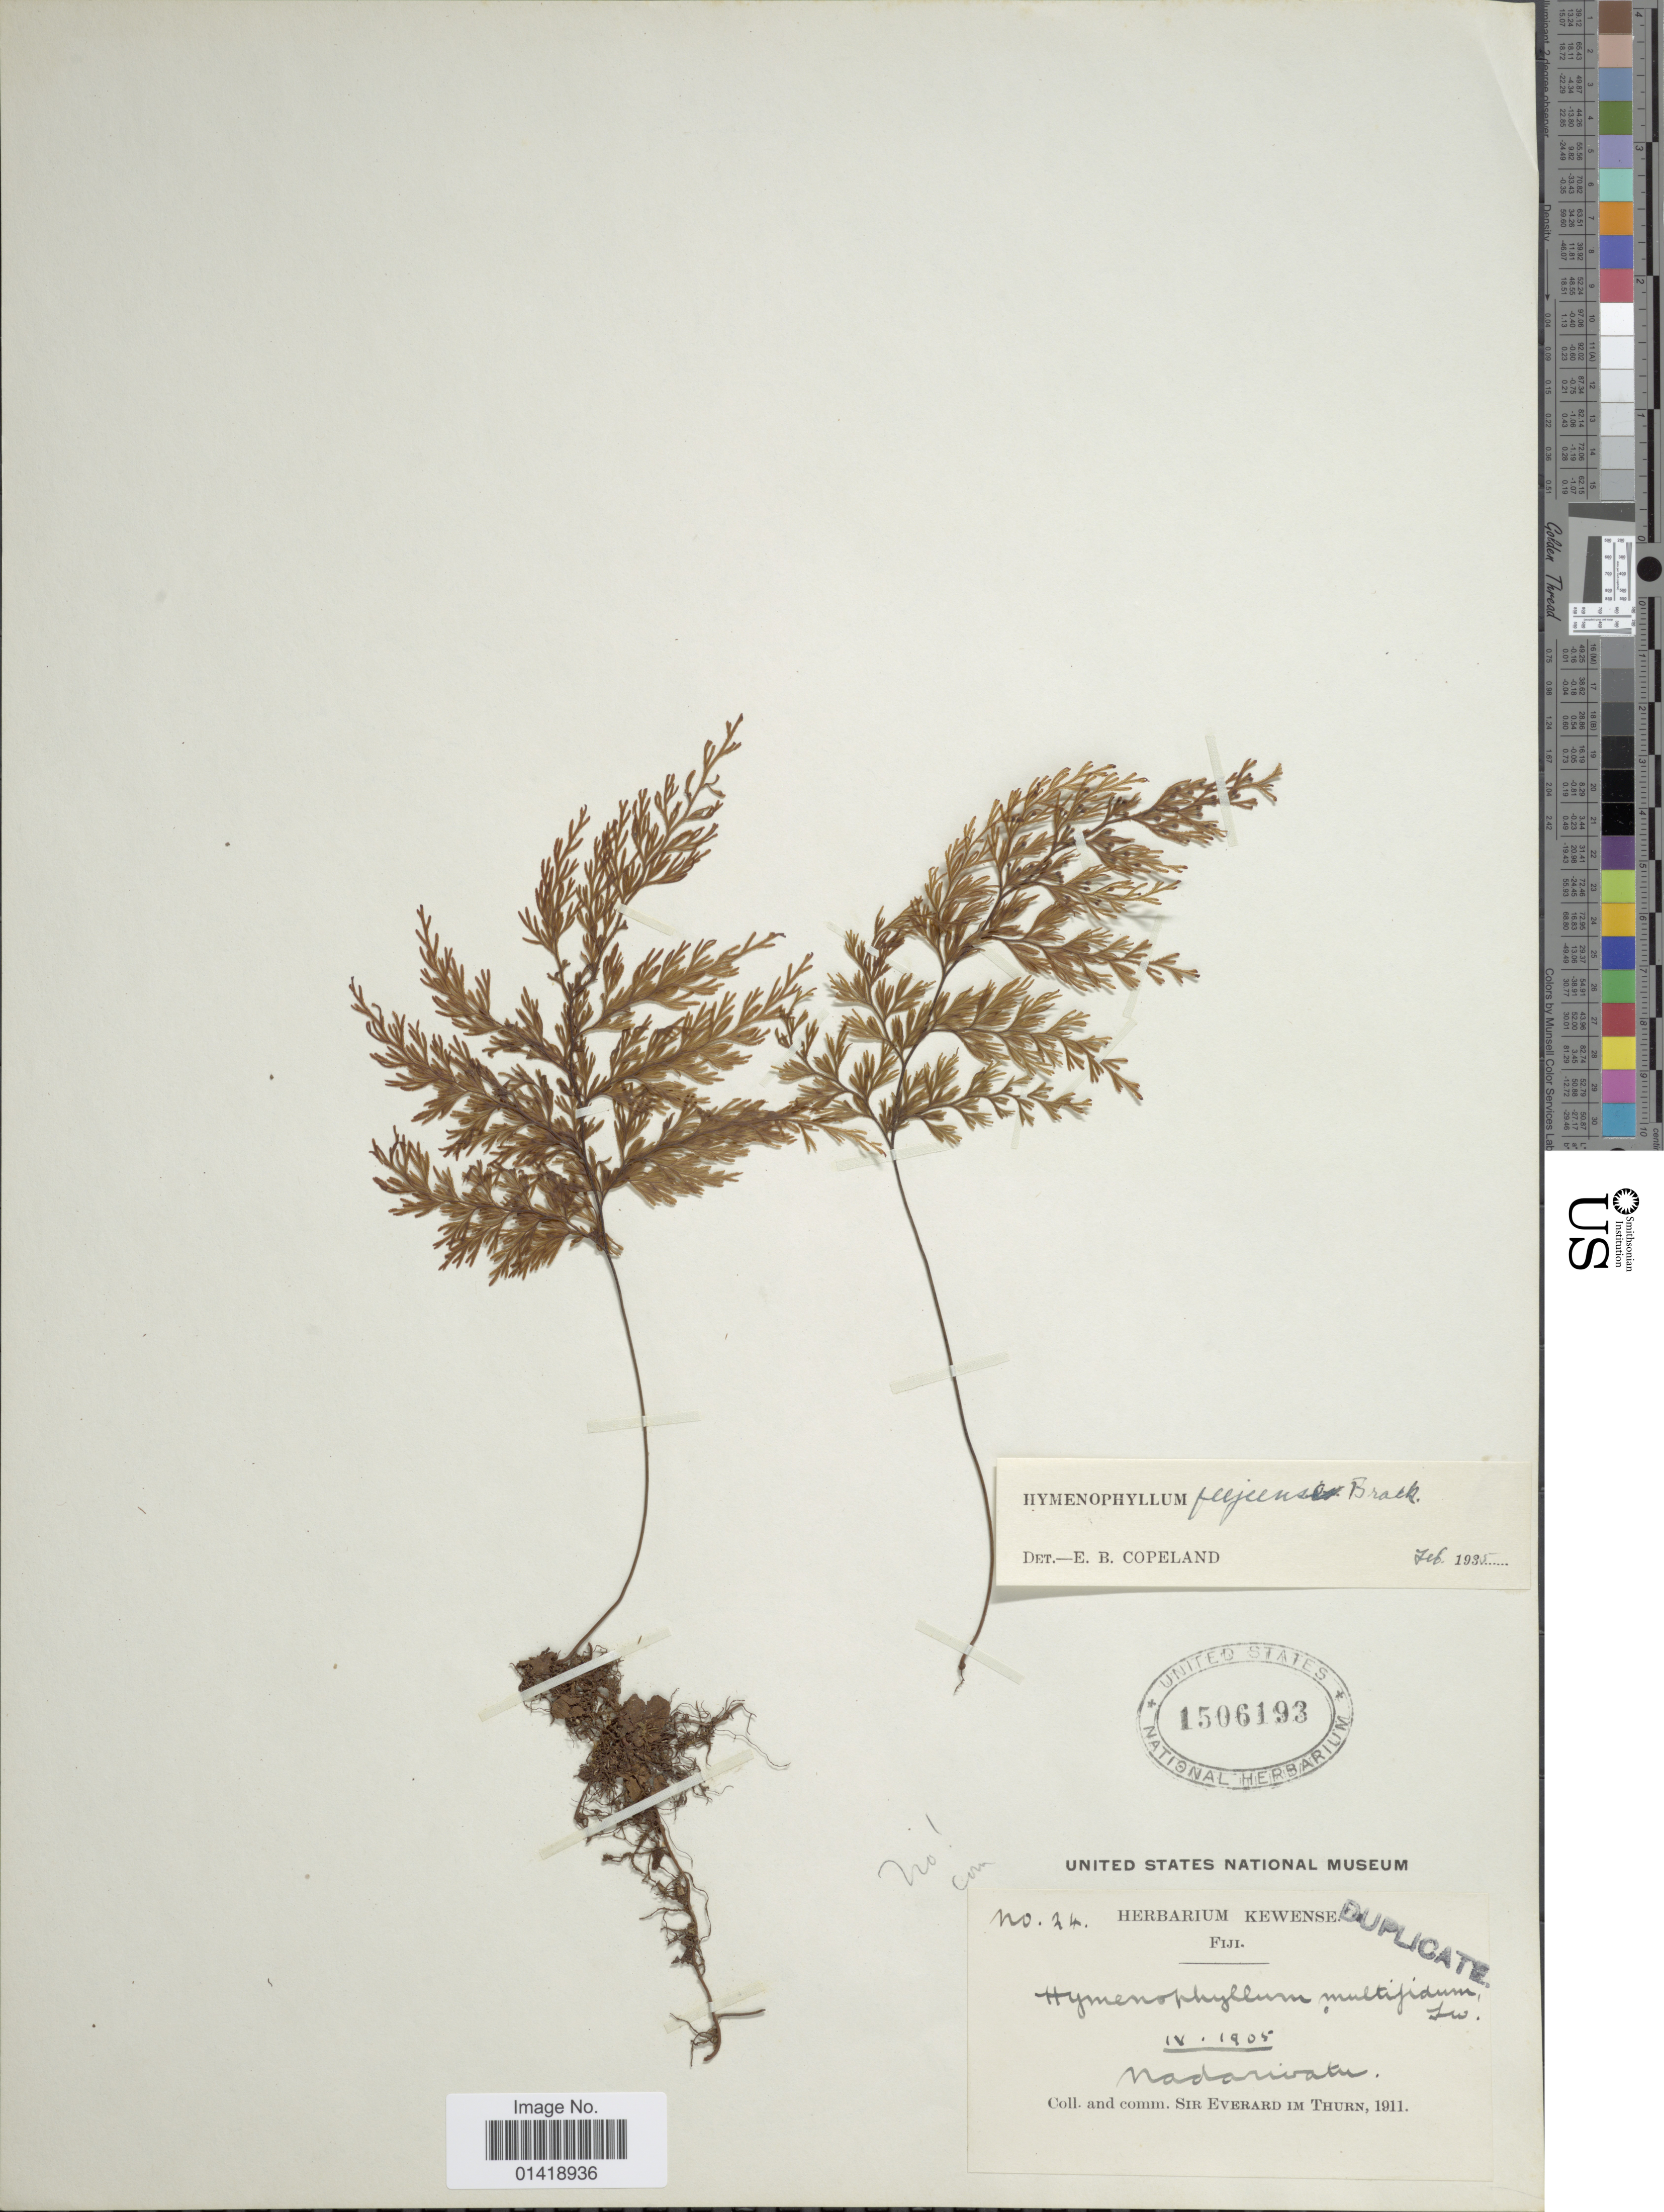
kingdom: Plantae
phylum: Tracheophyta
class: Polypodiopsida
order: Hymenophyllales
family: Hymenophyllaceae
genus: Hymenophyllum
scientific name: Hymenophyllum feejeense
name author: Brack. in Wilkes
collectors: E. F. im Thurn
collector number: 24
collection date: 1905-04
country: Fiji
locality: Nadarivatu [interpreted]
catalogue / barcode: US 1506193